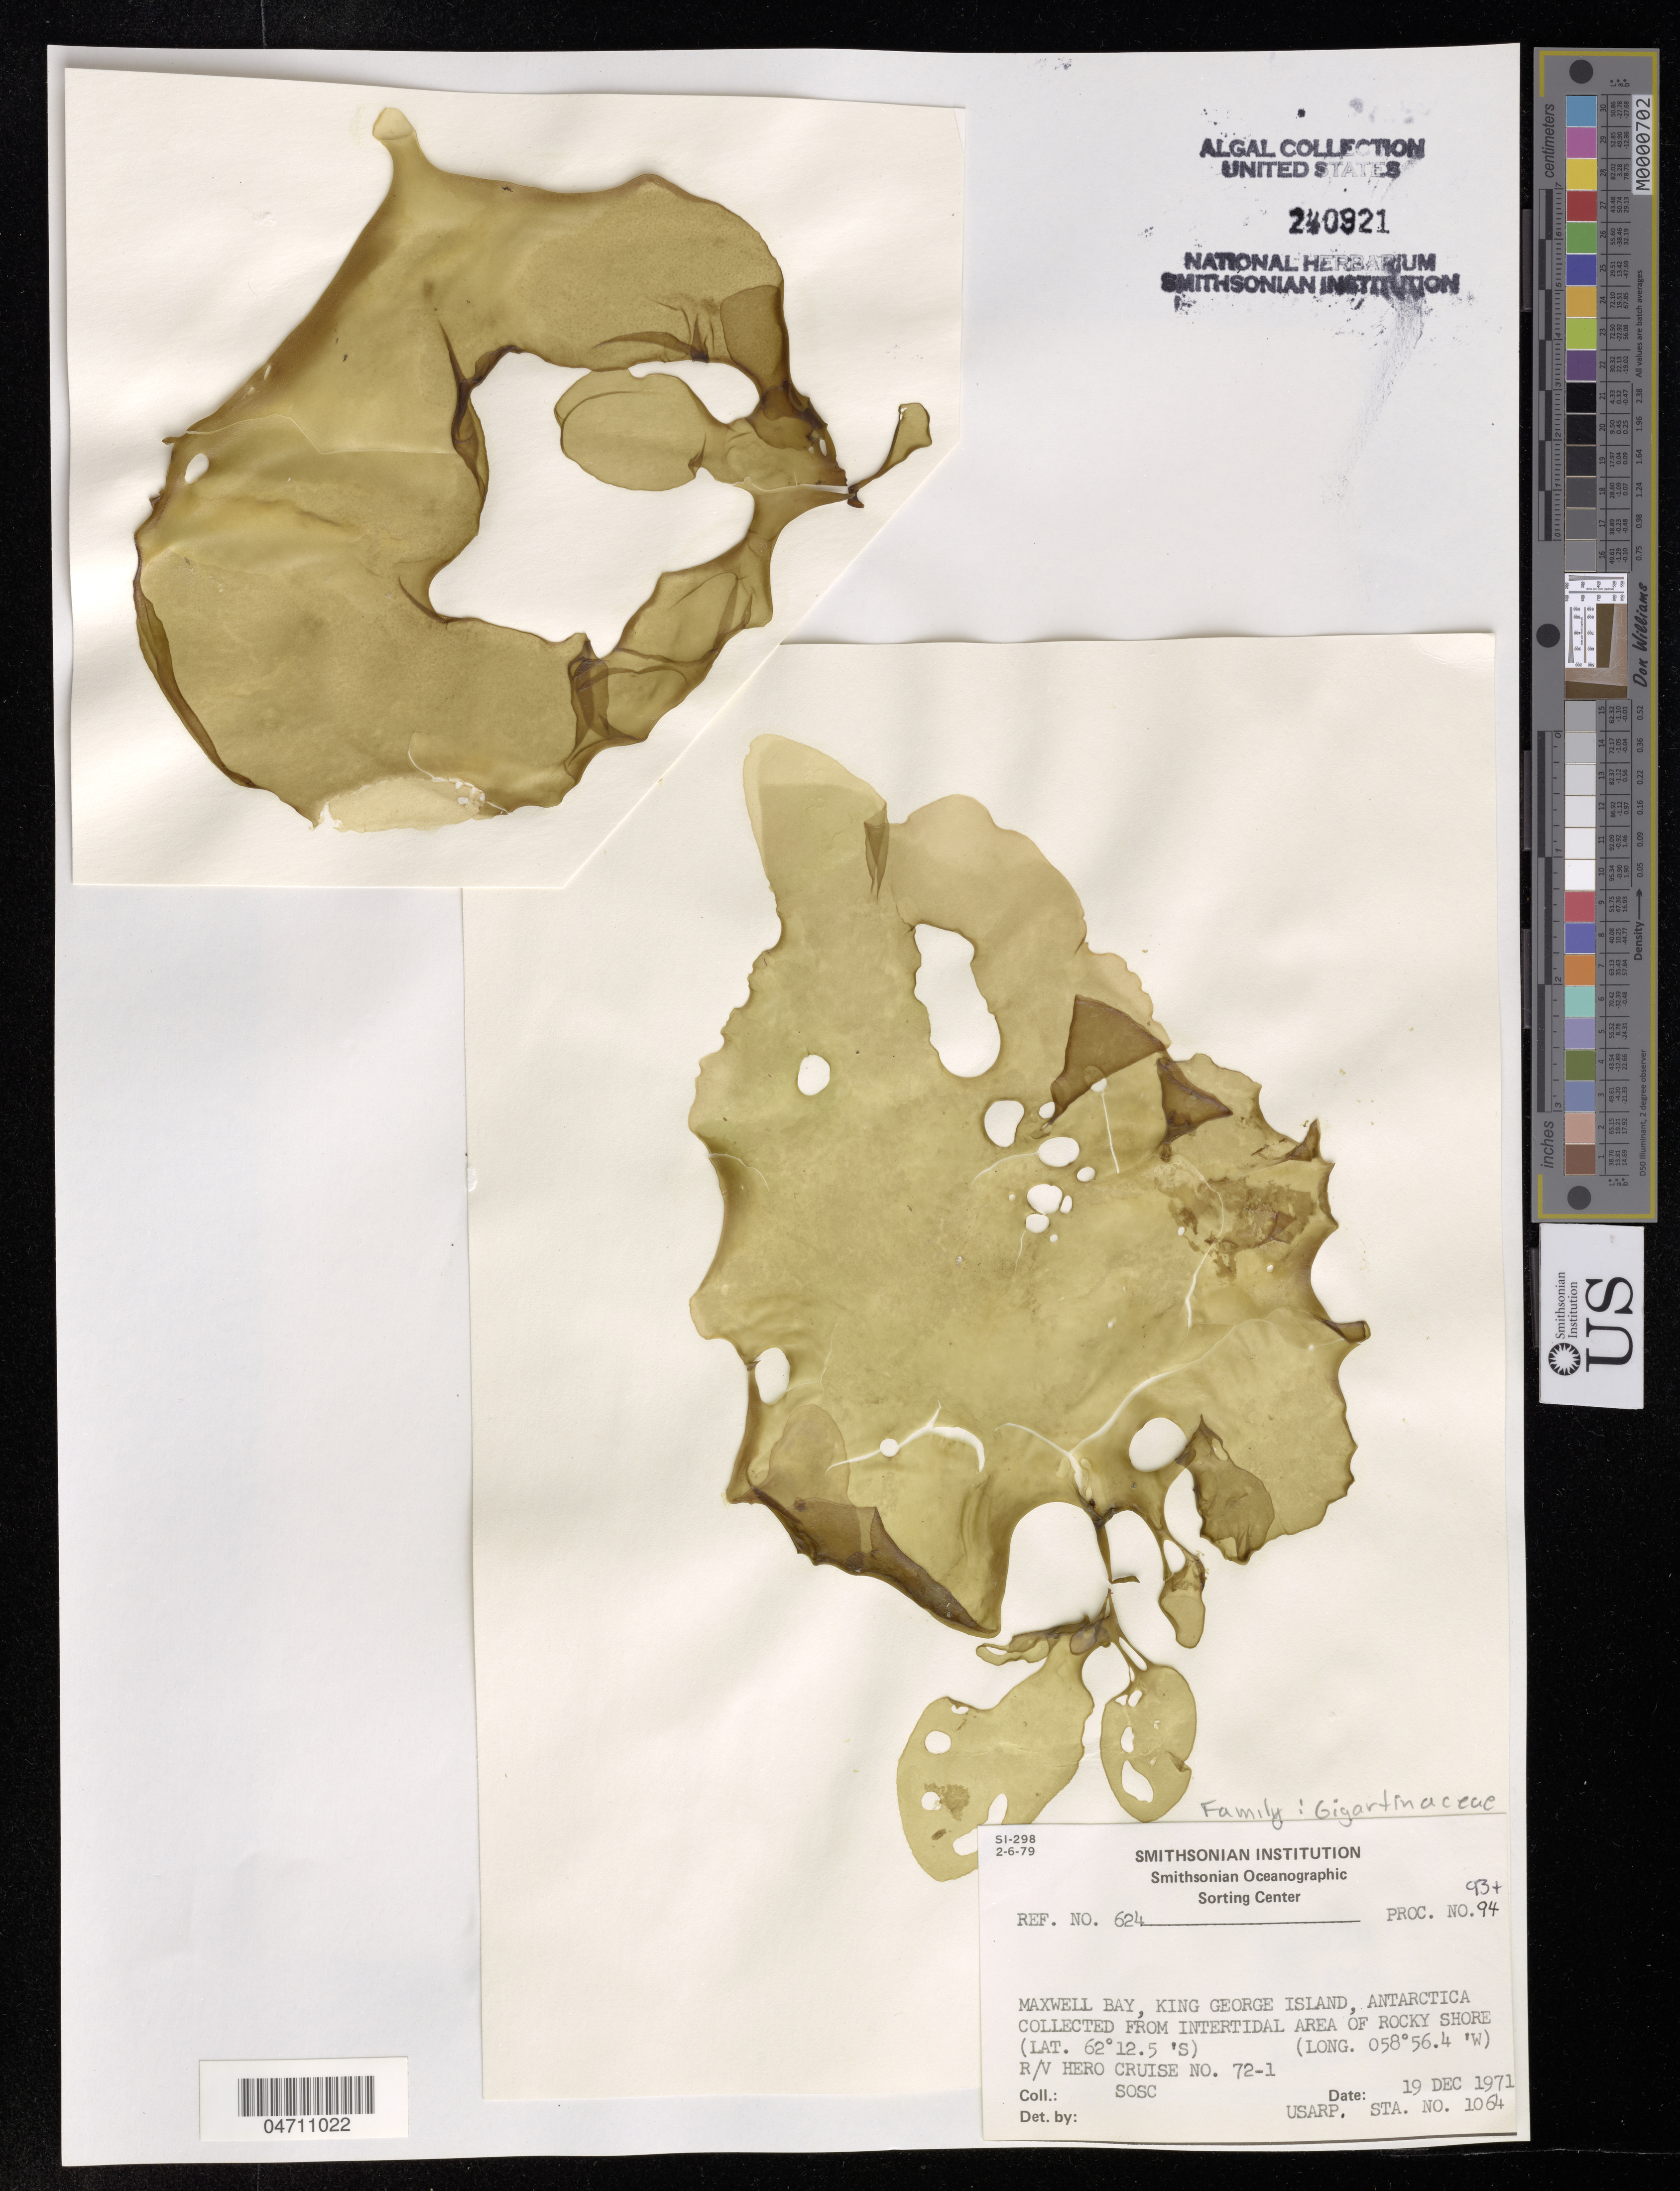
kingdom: Plantae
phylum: Rhodophyta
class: Florideophyceae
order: Gigartinales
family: Gigartinaceae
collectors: SOSC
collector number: Station 1064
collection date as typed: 19 Dec 1971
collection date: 1971-12-19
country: Antarctica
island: King George Island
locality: Maxwell Bay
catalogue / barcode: US 240921